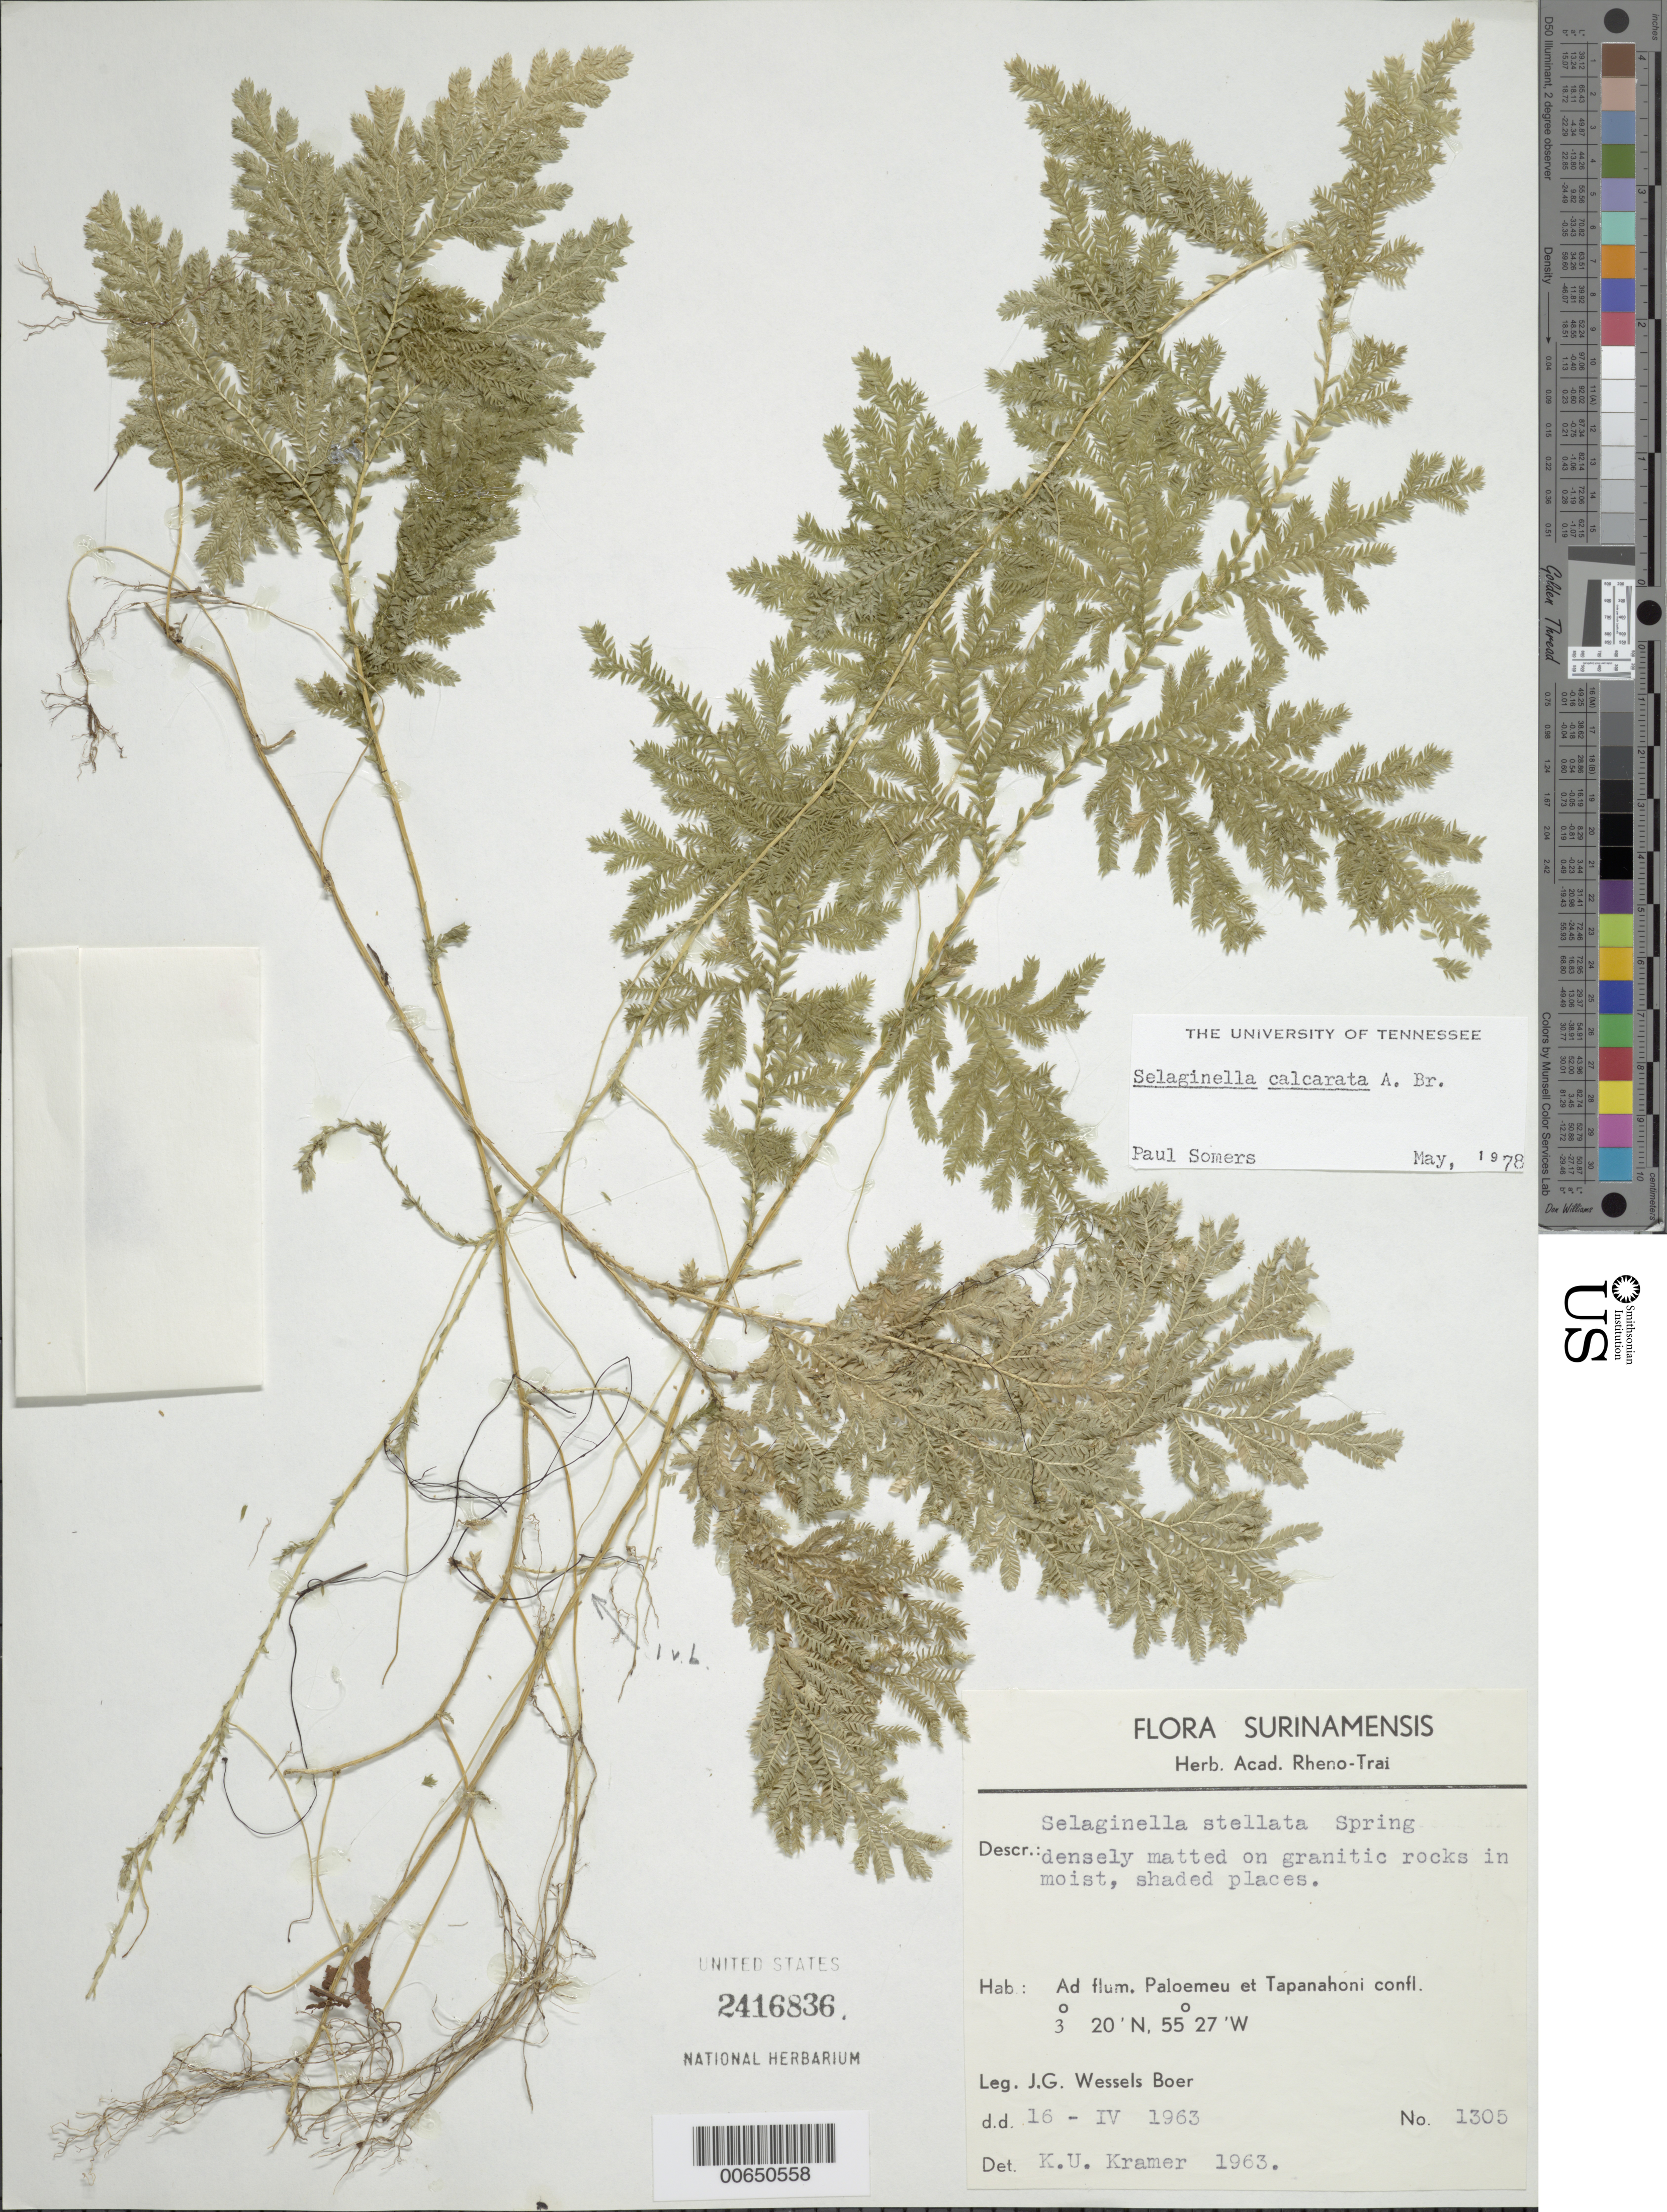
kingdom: Plantae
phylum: Tracheophyta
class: Lycopodiopsida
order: Selaginellales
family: Selaginellaceae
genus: Selaginella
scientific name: Selaginella stellata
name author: Spring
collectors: J. G. Wessels Boer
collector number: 1305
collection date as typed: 16-Apr-63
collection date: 1963-04-16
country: Suriname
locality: Ad flum. Paloemeu et Tapanahoni confl.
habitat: Moist, shaded places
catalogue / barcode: US 2416836